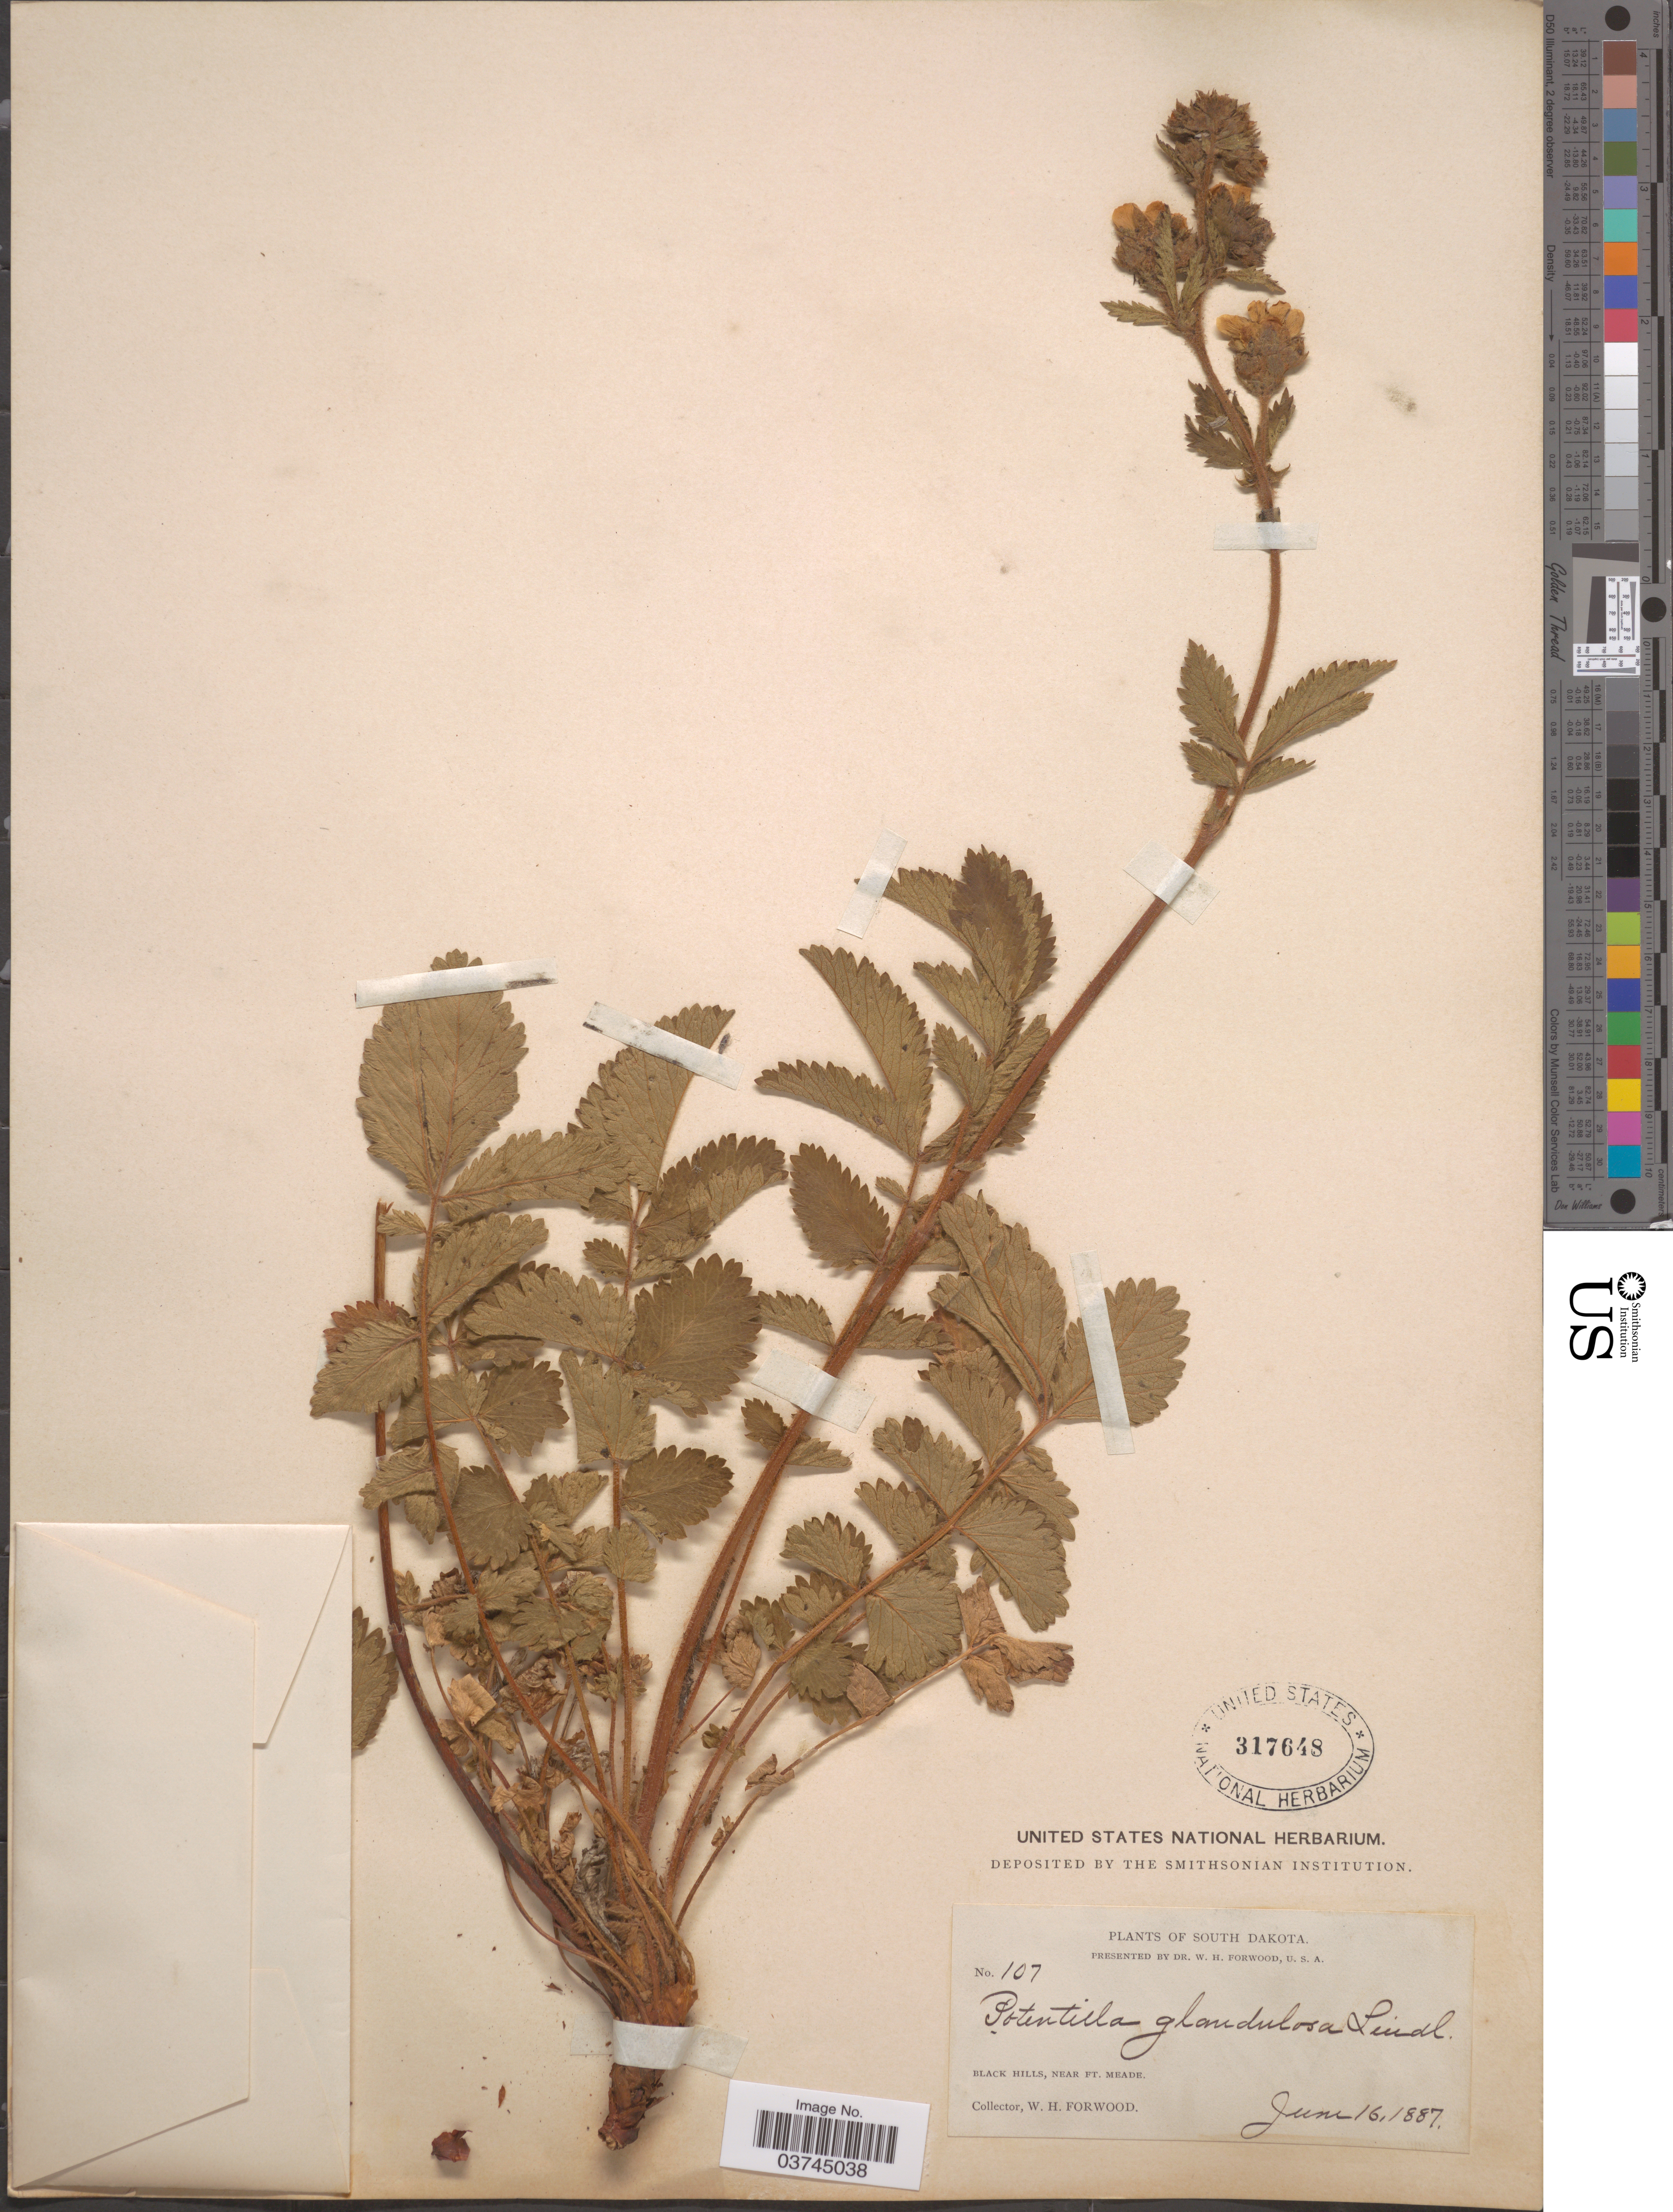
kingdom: Plantae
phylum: Tracheophyta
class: Magnoliopsida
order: Rosales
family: Rosaceae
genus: Drymocallis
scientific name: Drymocallis arguta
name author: (Pursh) Rydb.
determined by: Strong, Mark T., (BOT), Smithsonian Institution - National Museum of Natural History (UNITED STATES)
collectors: W. Forwood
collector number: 107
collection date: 1887-06-16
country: United States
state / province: South Dakota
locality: Black Hills, near Ft. Meade.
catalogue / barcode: US 317648